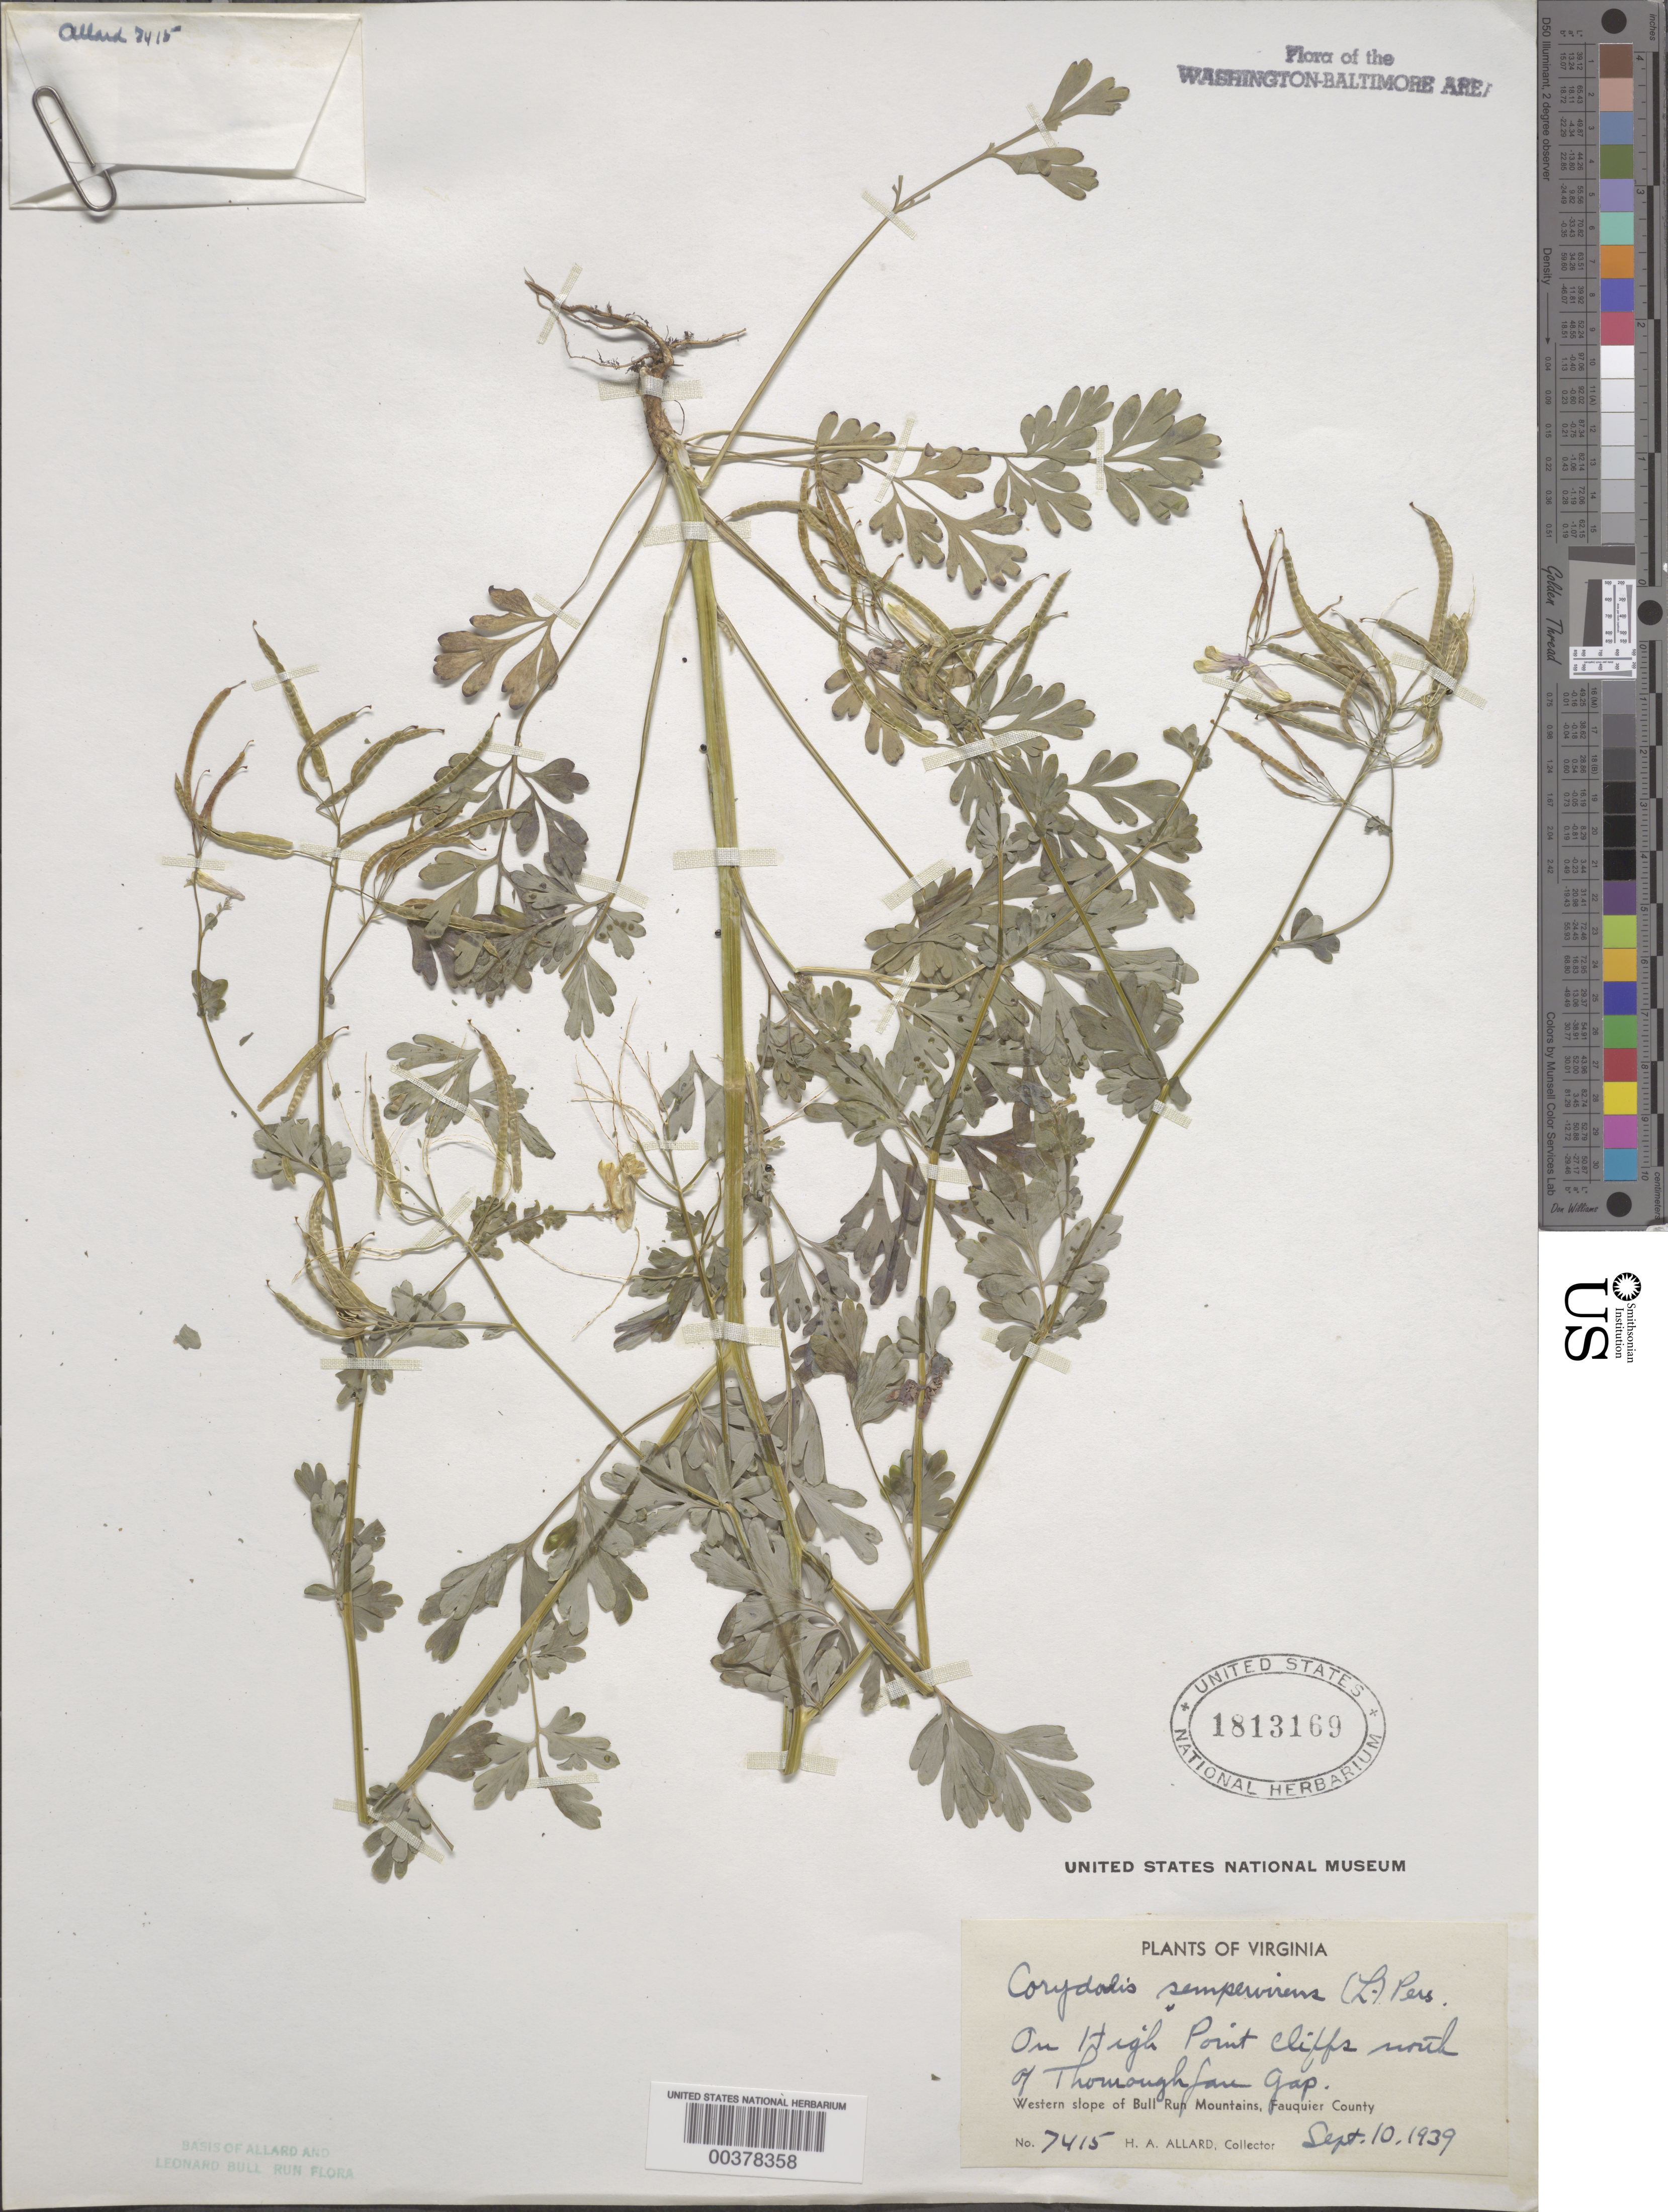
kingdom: Plantae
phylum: Tracheophyta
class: Magnoliopsida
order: Ranunculales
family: Papaveraceae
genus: Capnoides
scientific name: Capnoides sempervirens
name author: (L.) Borkh.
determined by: Strong, M. T., (US), Smithsonian Institution - National Museum of Natural History (UNITED STATES)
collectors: H. A. Allard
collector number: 7415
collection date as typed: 10 Sep 1939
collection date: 1939-09-10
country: United States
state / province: Virginia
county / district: Fauquier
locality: High Point Cliffs, north of Thorofare Gap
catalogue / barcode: US 1813169